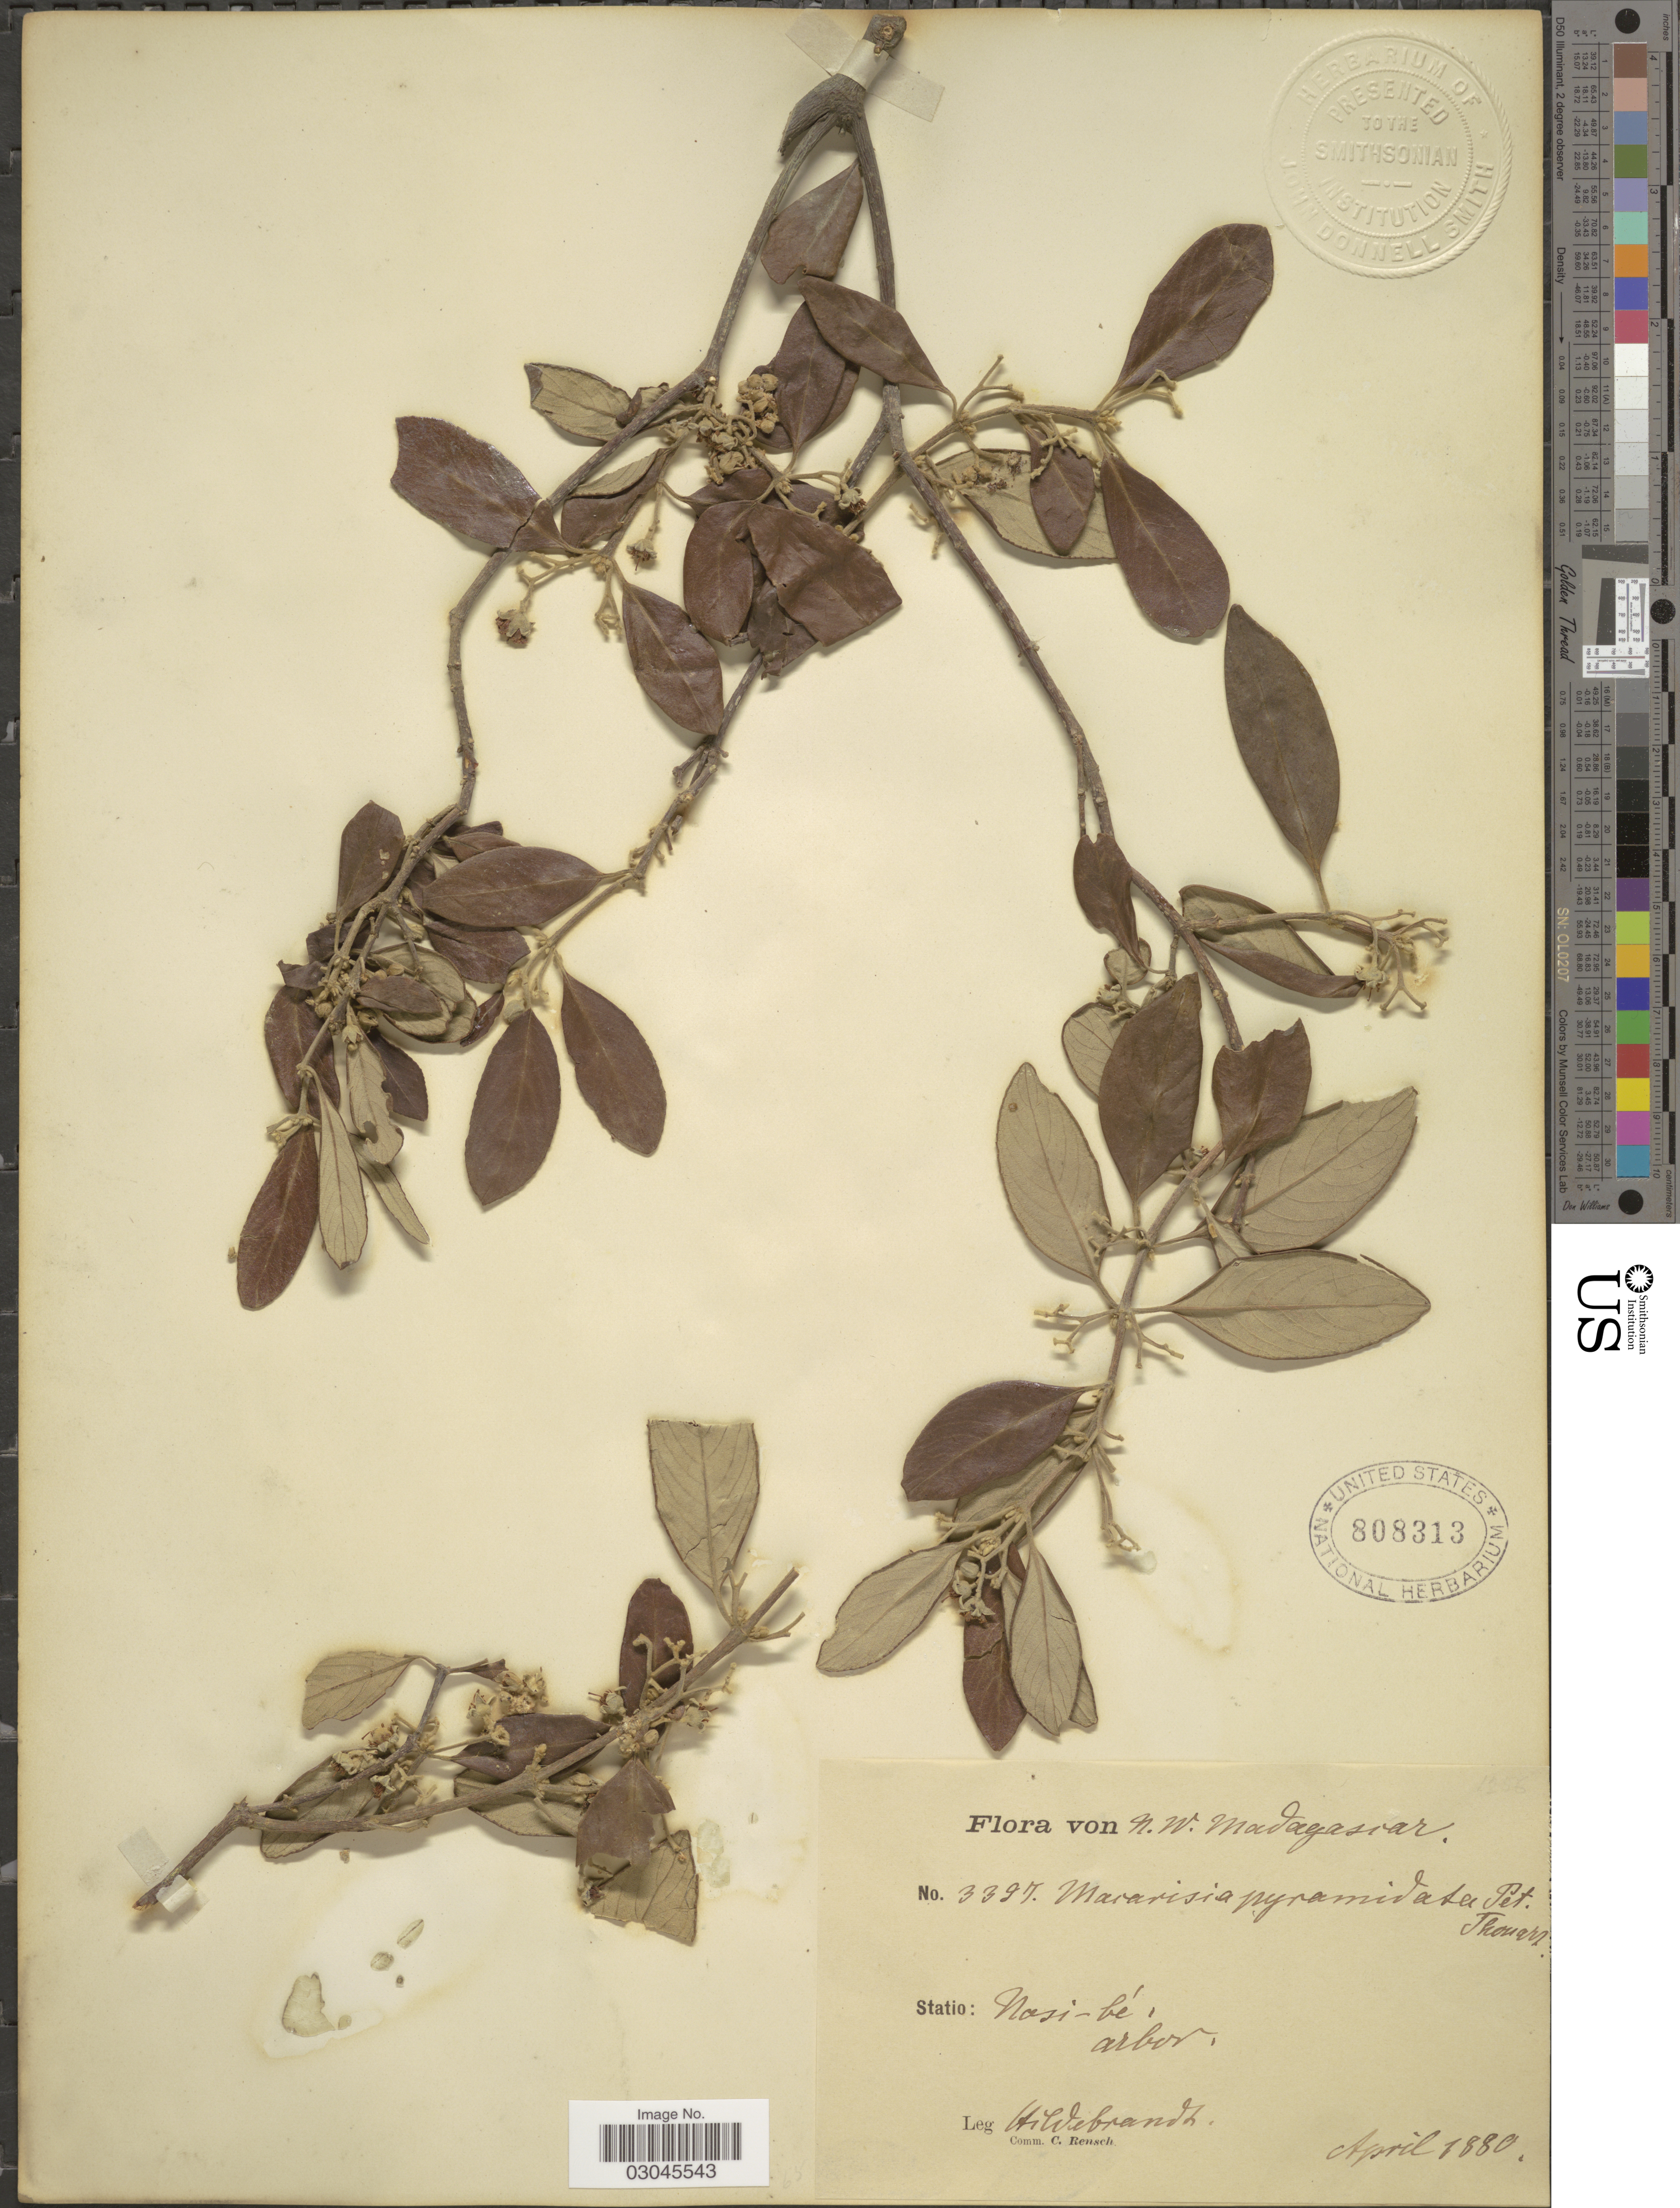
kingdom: Plantae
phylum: Tracheophyta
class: Magnoliopsida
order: Malpighiales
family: Rhizophoraceae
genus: Macarisia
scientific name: Macarisia pyramidata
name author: Thouars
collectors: J. Hildebrandt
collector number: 3397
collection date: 1880-04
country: Madagascar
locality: N.W. Madagascar. Statio: Nosi-be.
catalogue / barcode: US 808313